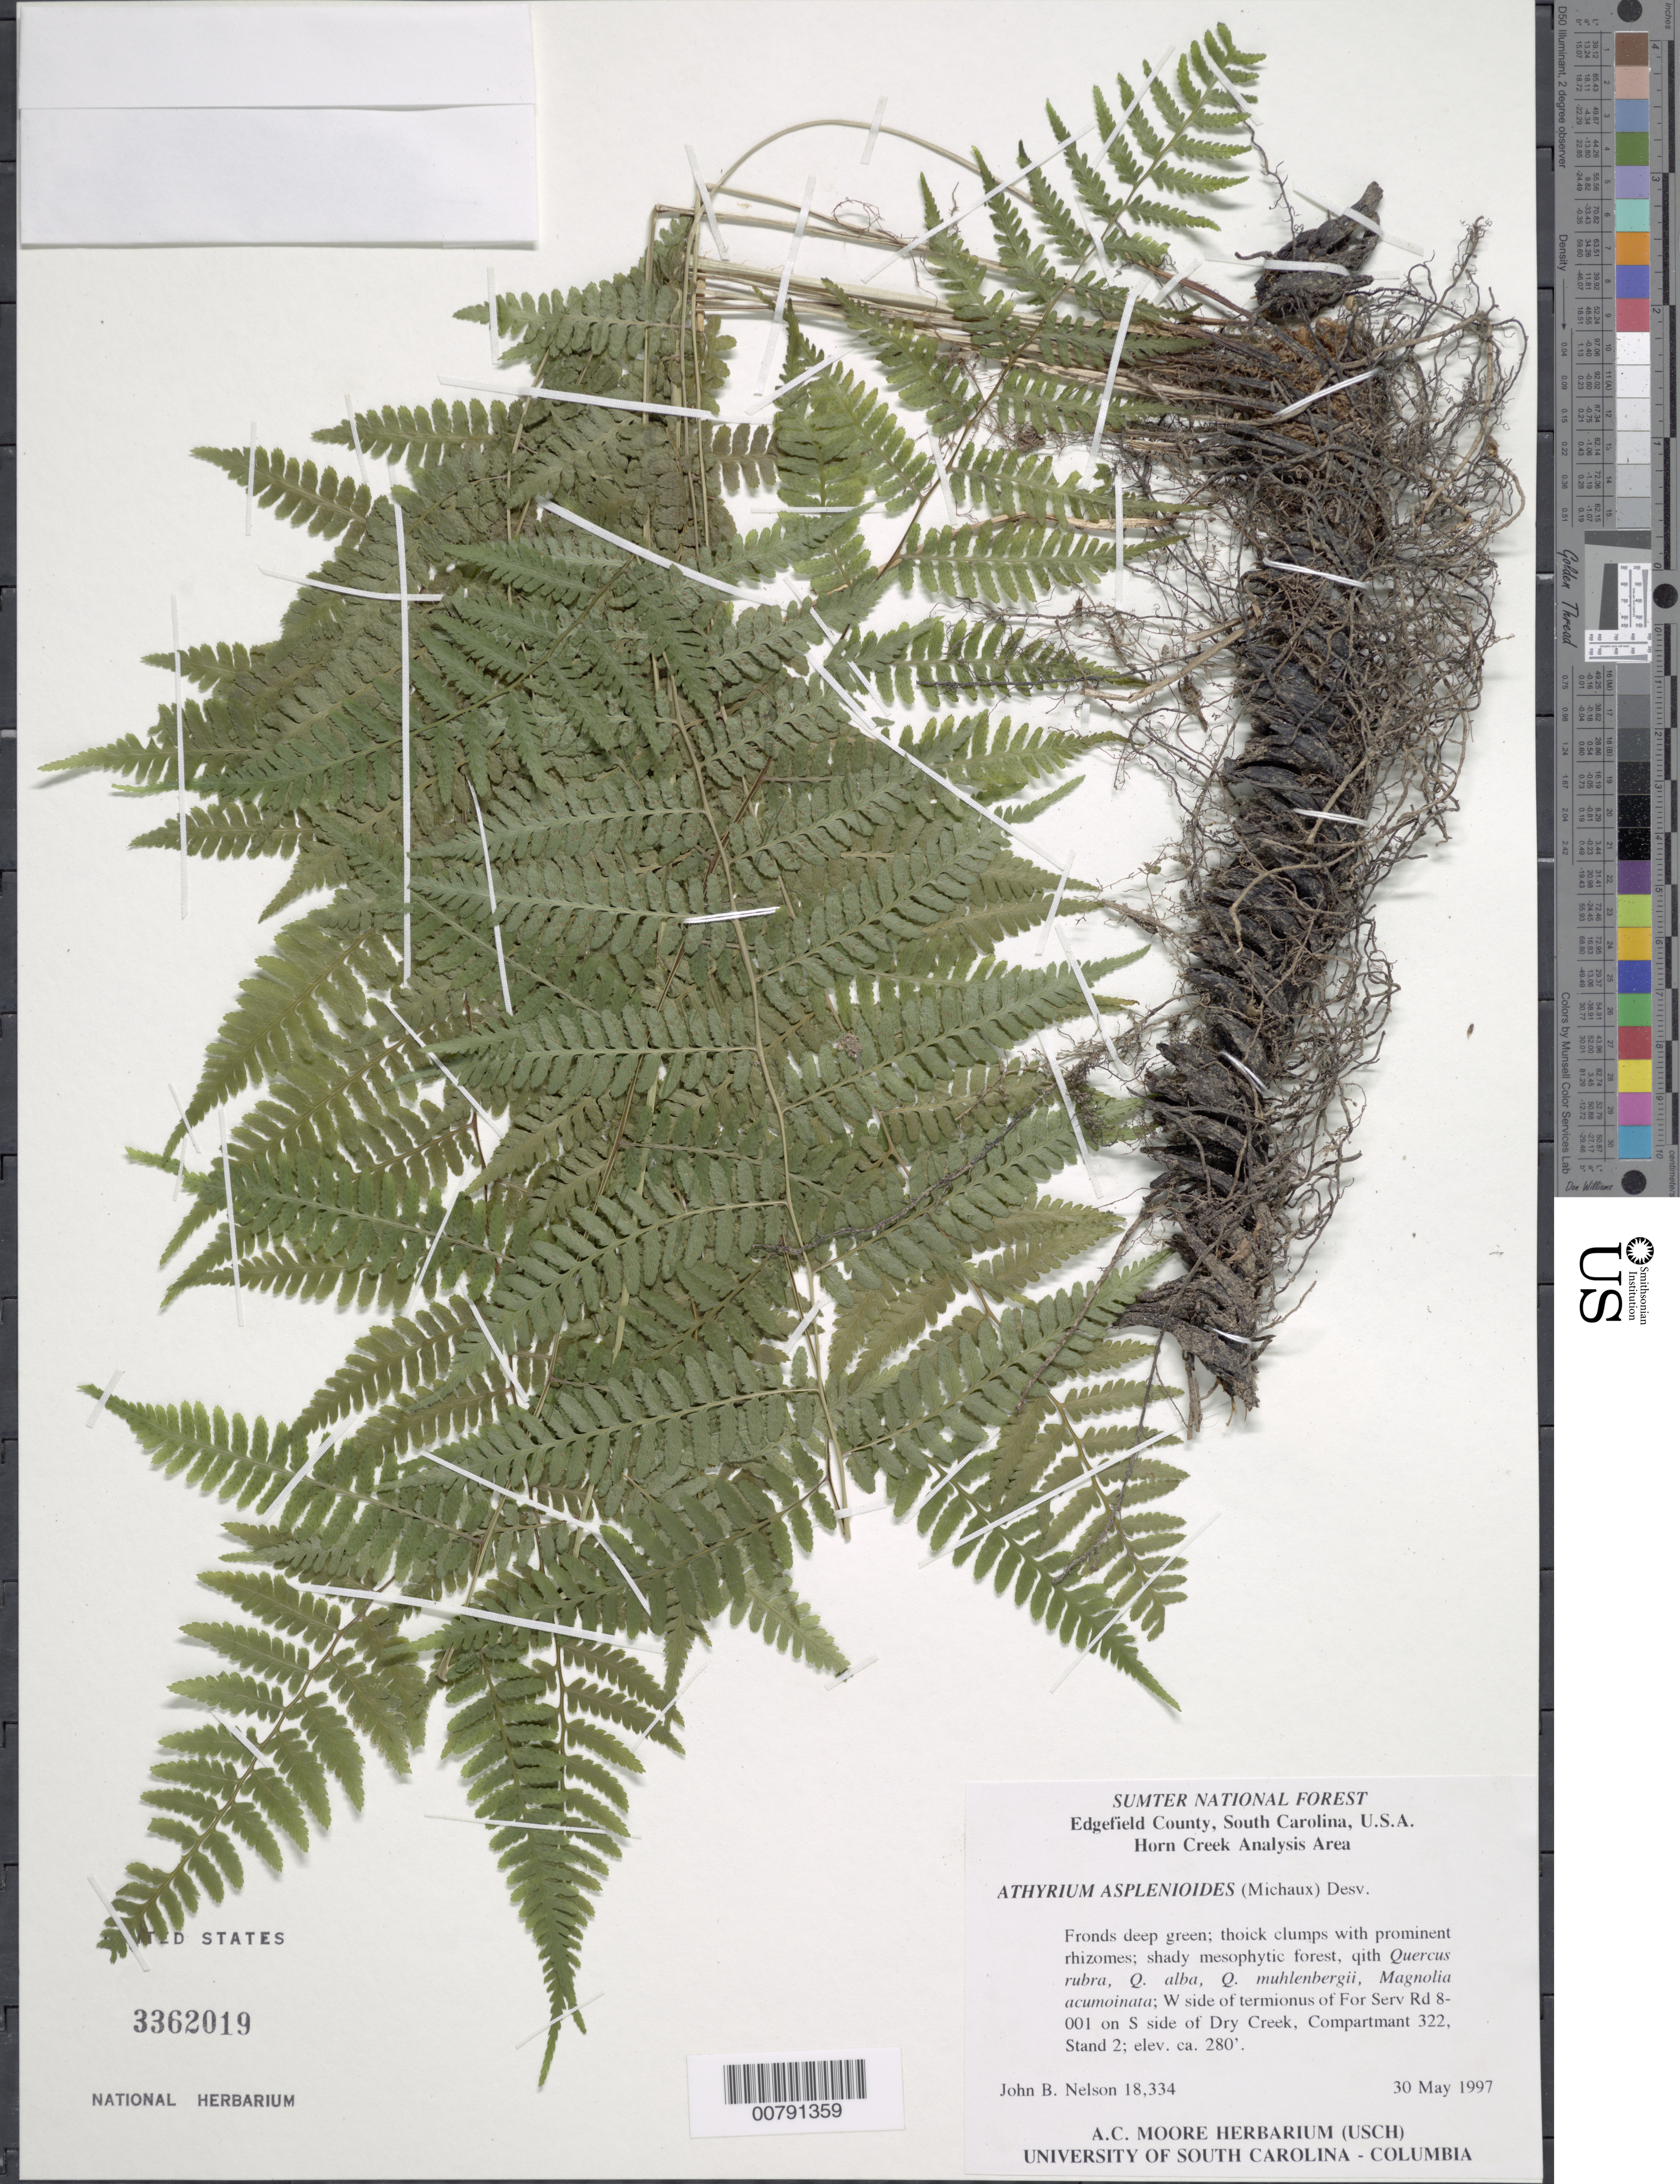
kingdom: Plantae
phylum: Tracheophyta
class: Polypodiopsida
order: Polypodiales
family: Athyriaceae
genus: Athyrium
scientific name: Athyrium filix-femina subsp. asplenioides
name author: (Michx.) Hultén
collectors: J. B. Nelson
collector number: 18334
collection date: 1997-05-30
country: United States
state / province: South Carolina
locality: Sumter National Forest, Edgefield County, South Carolina, Horn Creek Analysis Area, W side termionus of For Serv Rd 8-001 on S side of Dry Creek, Compartment 322, Stand 2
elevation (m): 85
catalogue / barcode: US 3362019